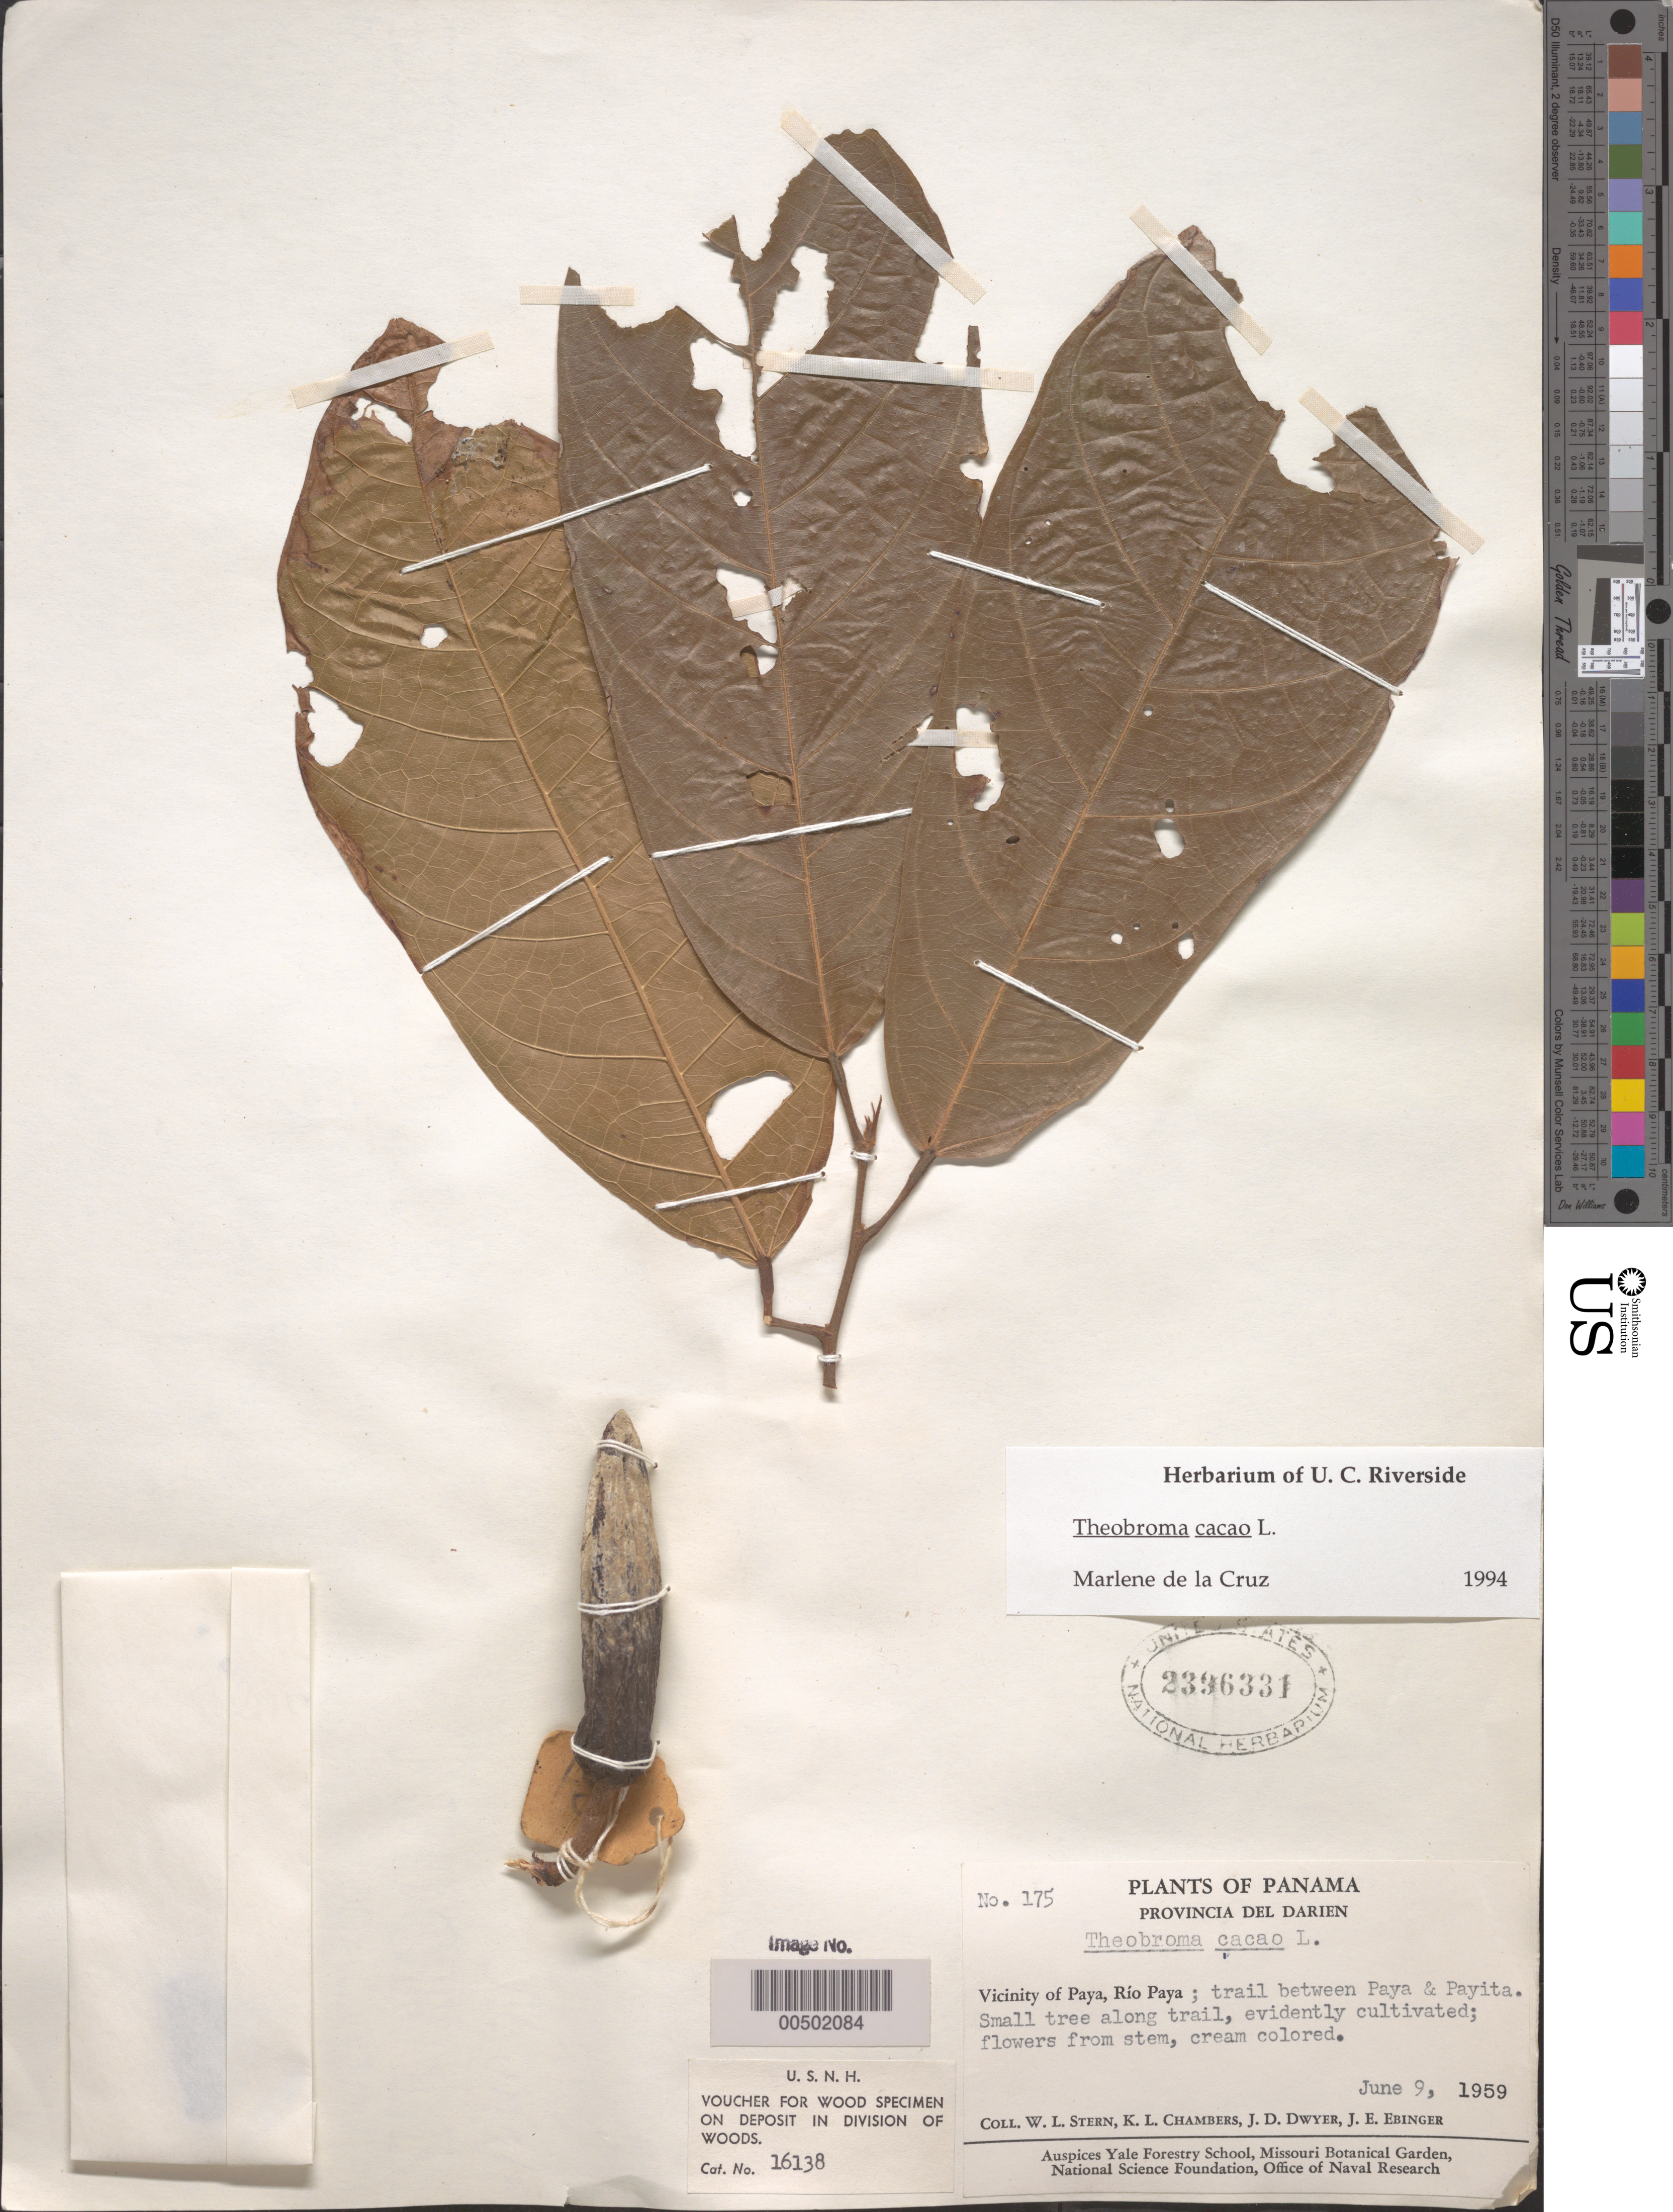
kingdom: Plantae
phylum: Tracheophyta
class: Magnoliopsida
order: Malvales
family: Malvaceae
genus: Theobroma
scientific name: Theobroma cacao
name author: L.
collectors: W. L. Stern, K. L. Chambers, J. D. Dwyer & J. Ebinger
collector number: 175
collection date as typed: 09 Jun 1959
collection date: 1959-06-09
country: Panama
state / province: Darién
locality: Vicinity of Paya, Rio Paya, trail between Paya and Payita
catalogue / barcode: US 2396331